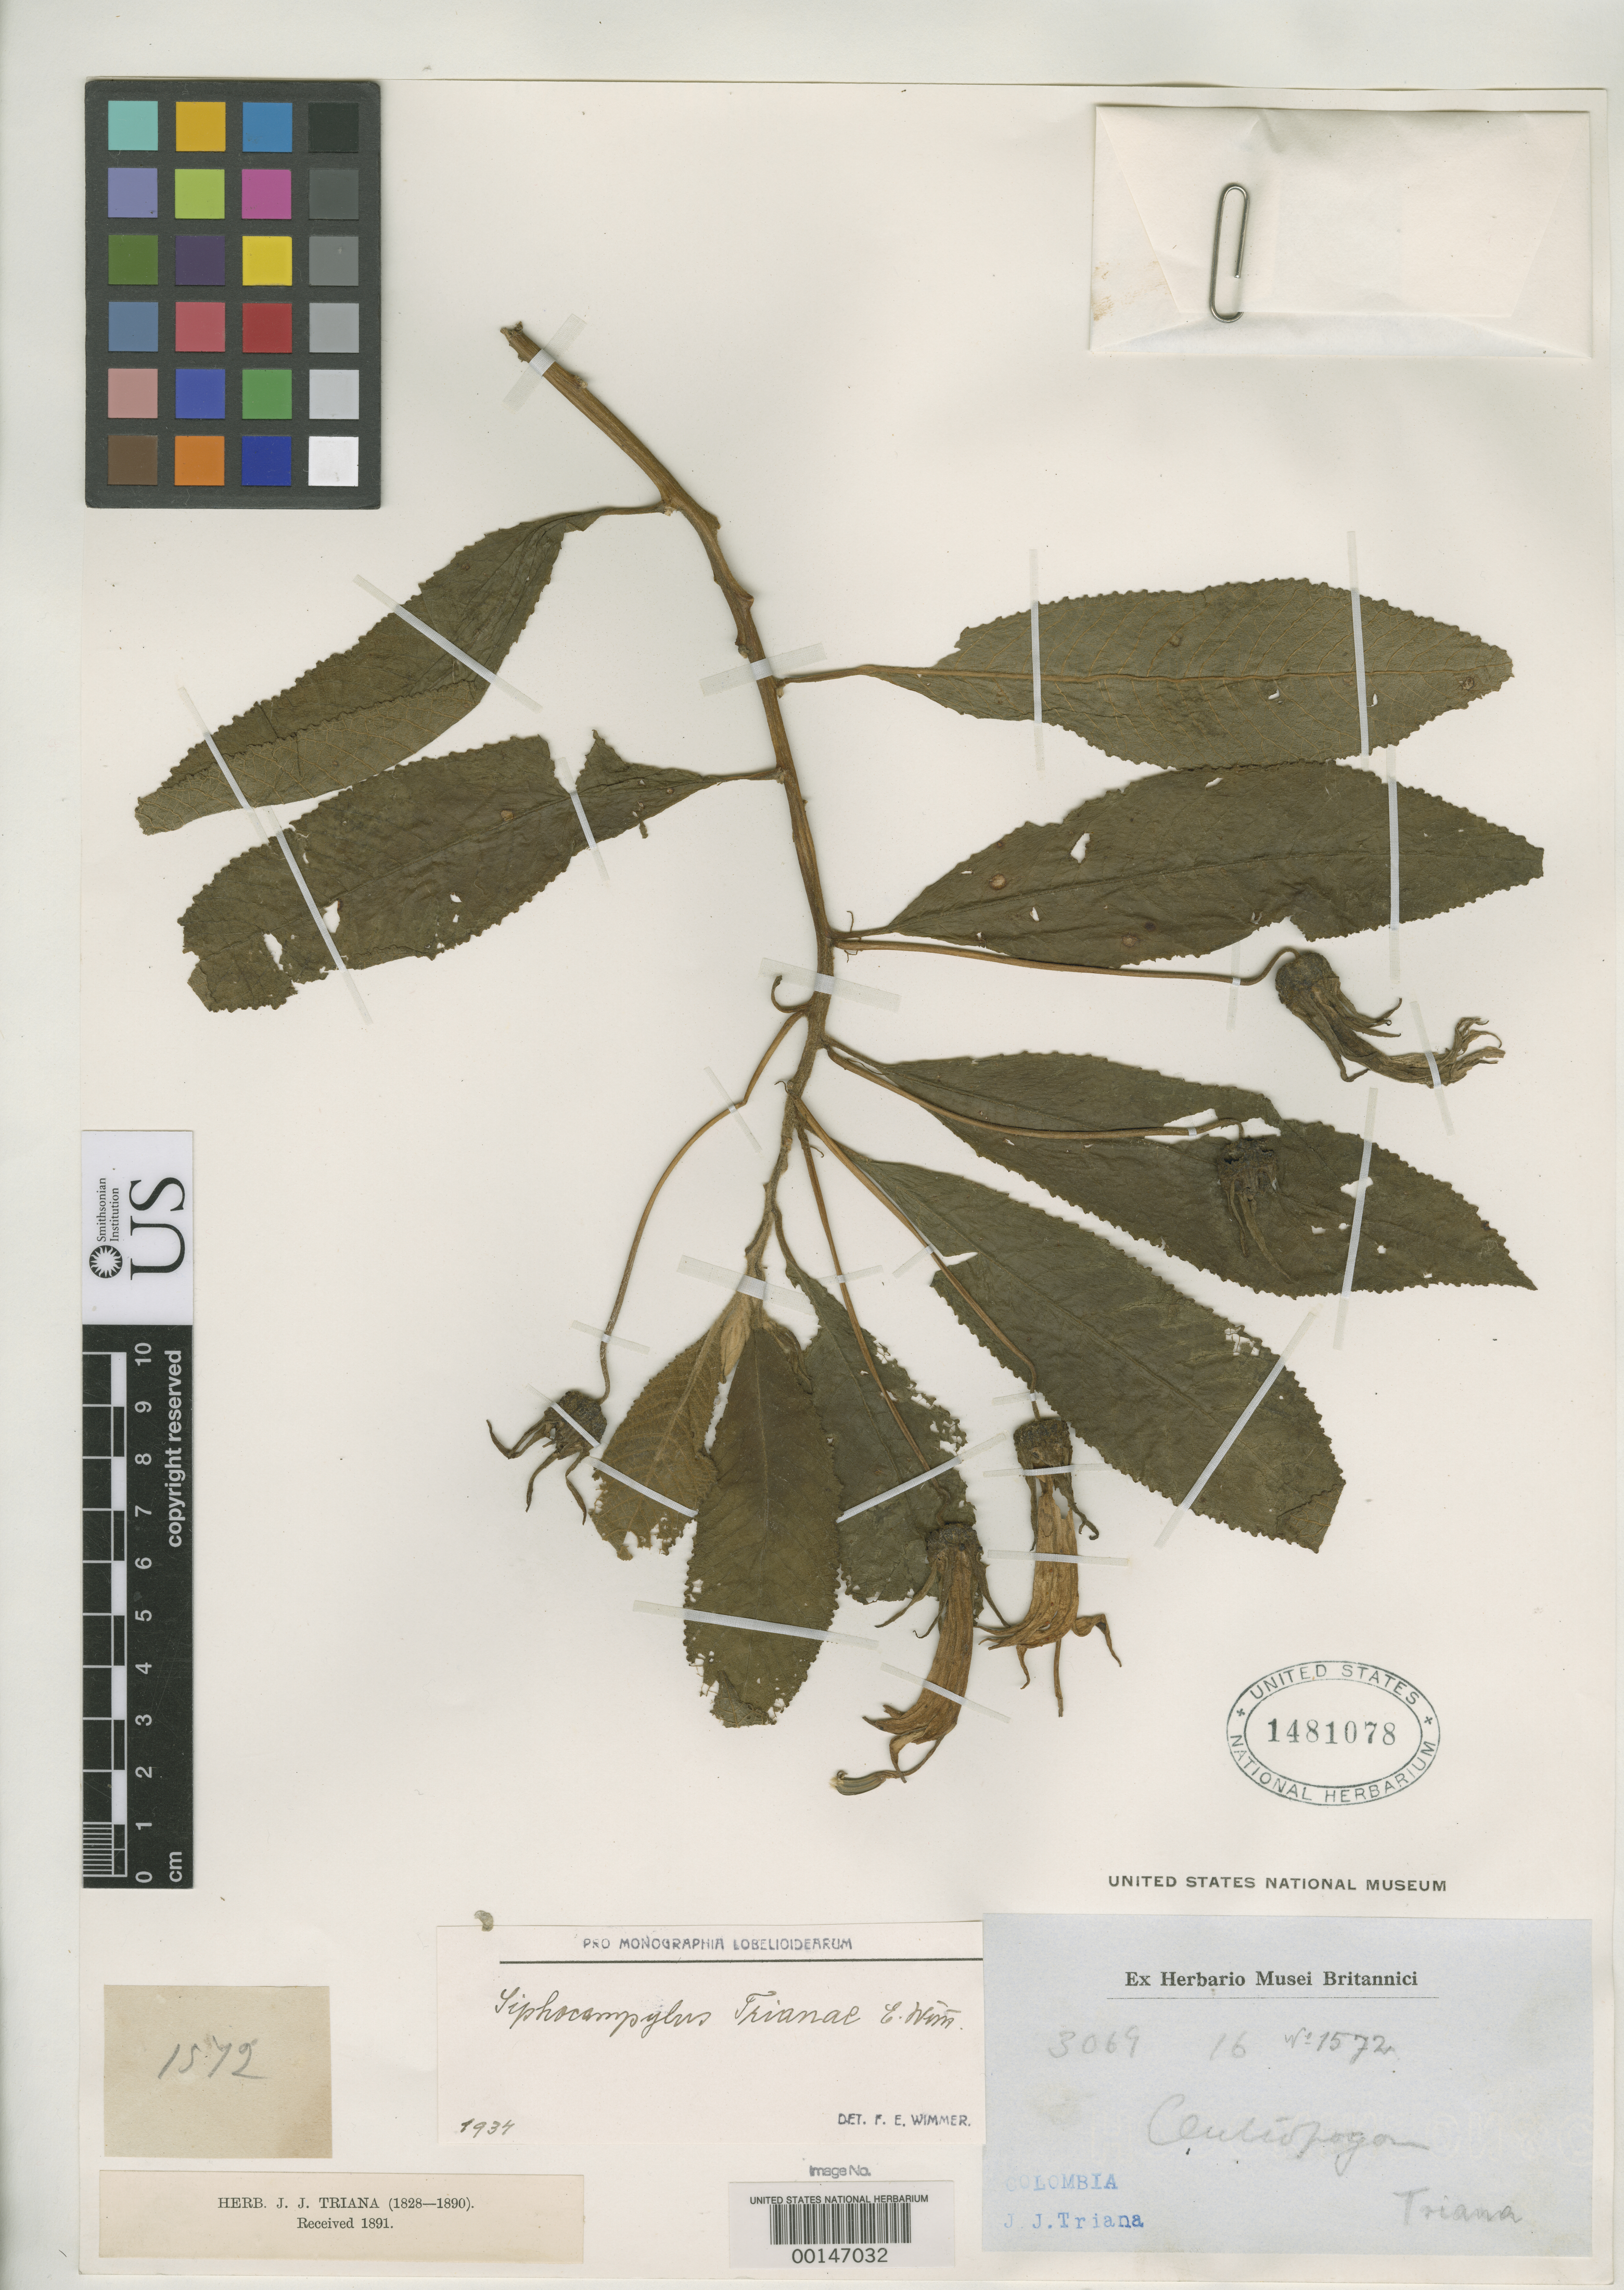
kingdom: Plantae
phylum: Tracheophyta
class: Magnoliopsida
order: Asterales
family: Campanulaceae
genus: Siphocampylus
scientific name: Siphocampylus trianae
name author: E. Wimm.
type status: Isotype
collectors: J. J. Triana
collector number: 1572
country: Colombia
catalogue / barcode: US 1481078